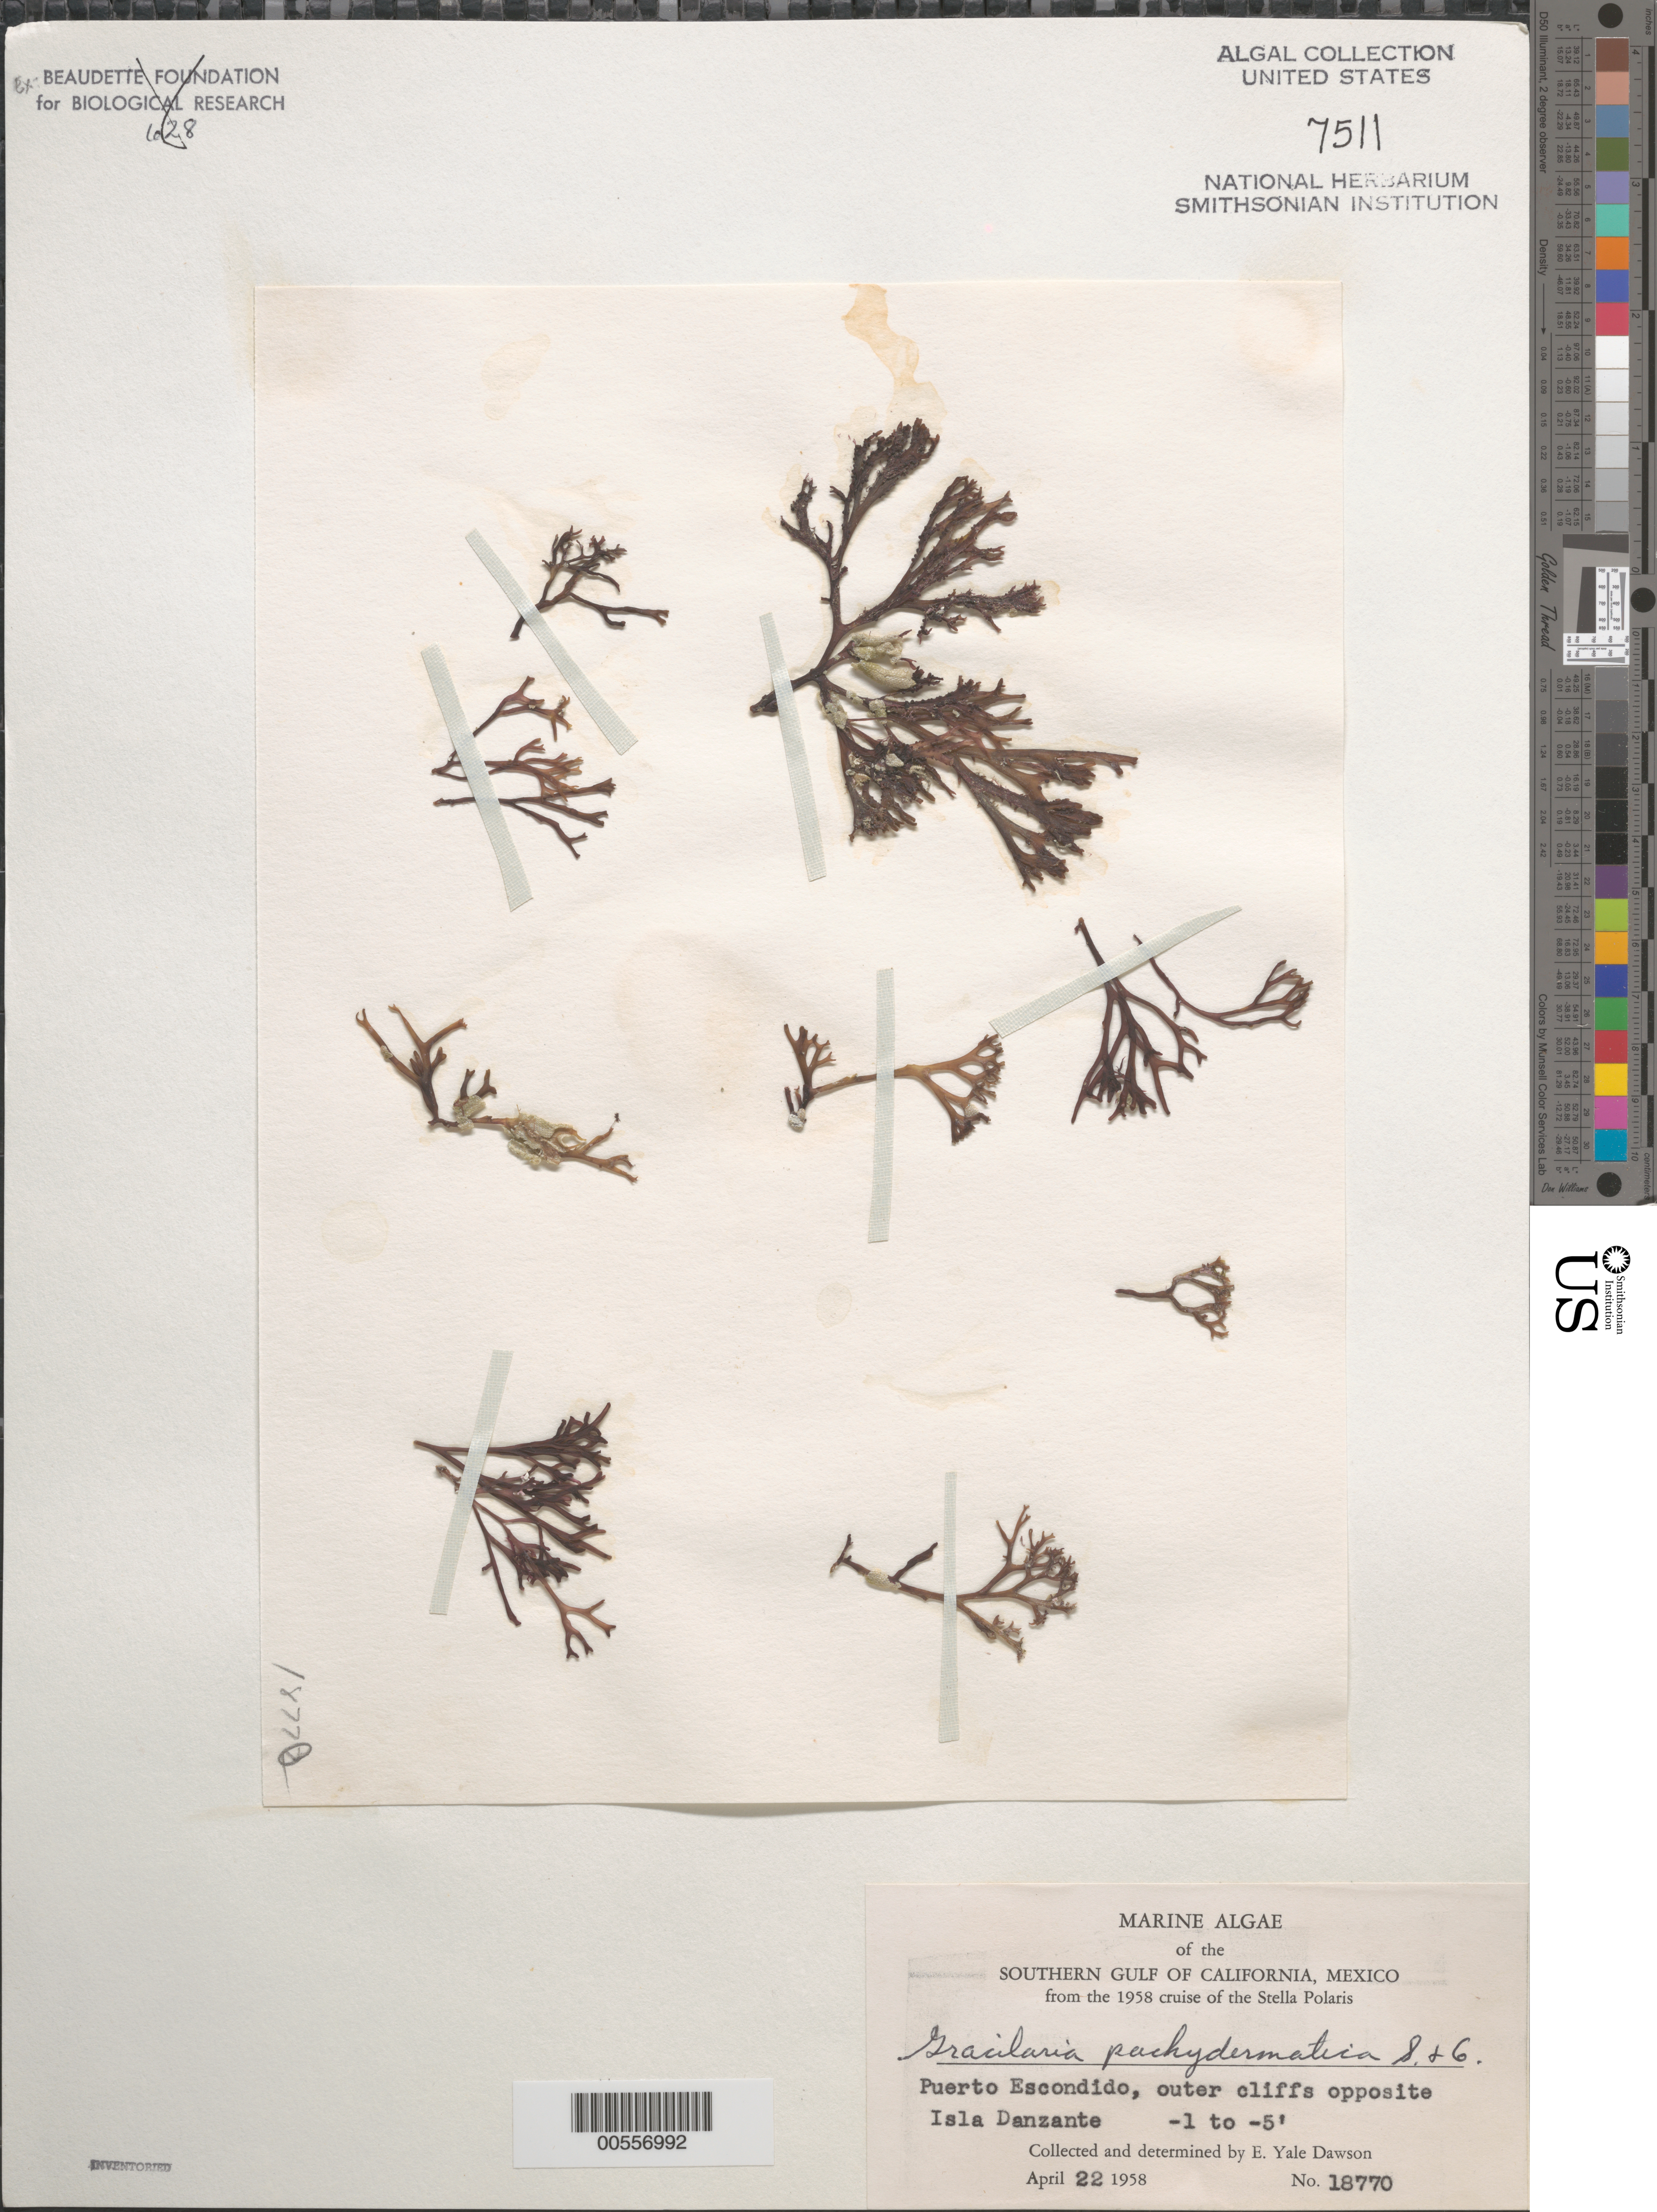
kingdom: Plantae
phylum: Rhodophyta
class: Florideophyceae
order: Gracilariales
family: Gracilariaceae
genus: Gracilaria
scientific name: Gracilaria pachydermatica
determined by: Dawson, E. Y.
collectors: E. Y. Dawson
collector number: EYD 18770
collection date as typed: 22 Apr 1958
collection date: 1958-04-22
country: Mexico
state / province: Baja California Sur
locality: Puerto Escondido, opposite Isla Danzante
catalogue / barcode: US 7511